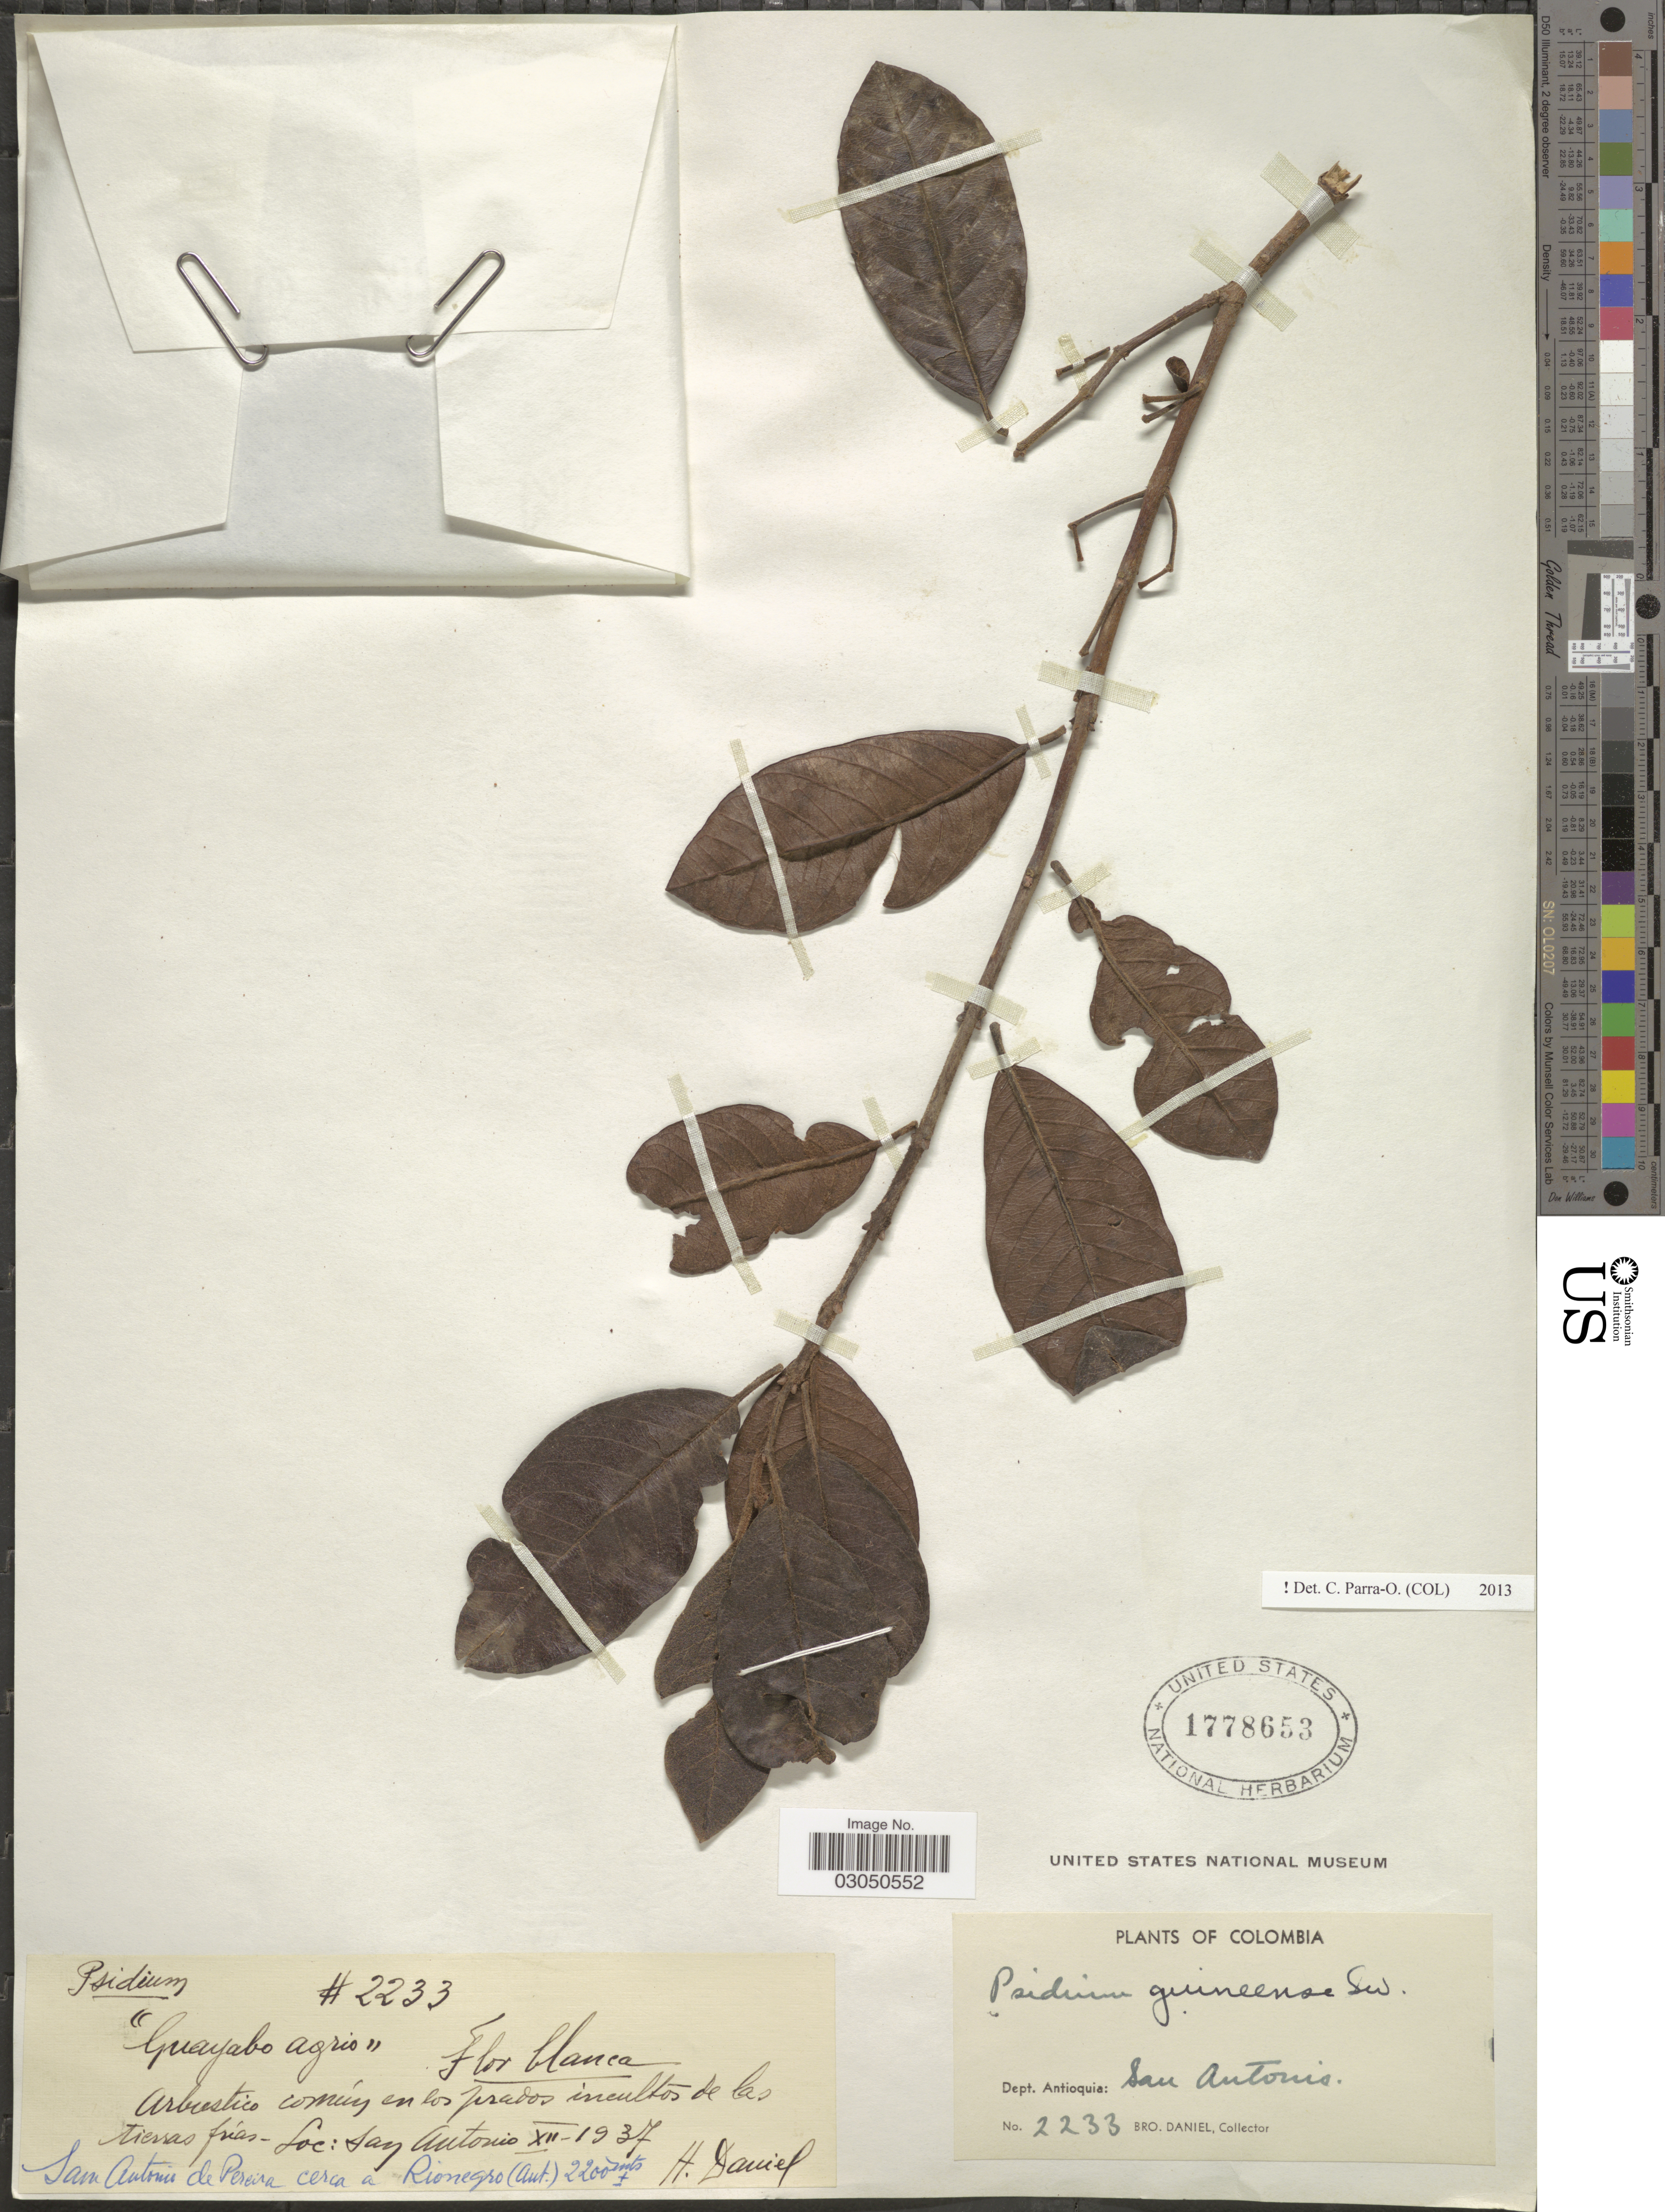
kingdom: Plantae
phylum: Tracheophyta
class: Magnoliopsida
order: Myrtales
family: Myrtaceae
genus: Psidium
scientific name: Psidium guineense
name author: Sw.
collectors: Bro. Daniel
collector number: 2233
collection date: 1937-12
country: Colombia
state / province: Antioquia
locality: Dept. Antioquia: San Antonio. San Antonio de Pereira cerca a Rionegro.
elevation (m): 2200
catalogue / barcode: US 1778653